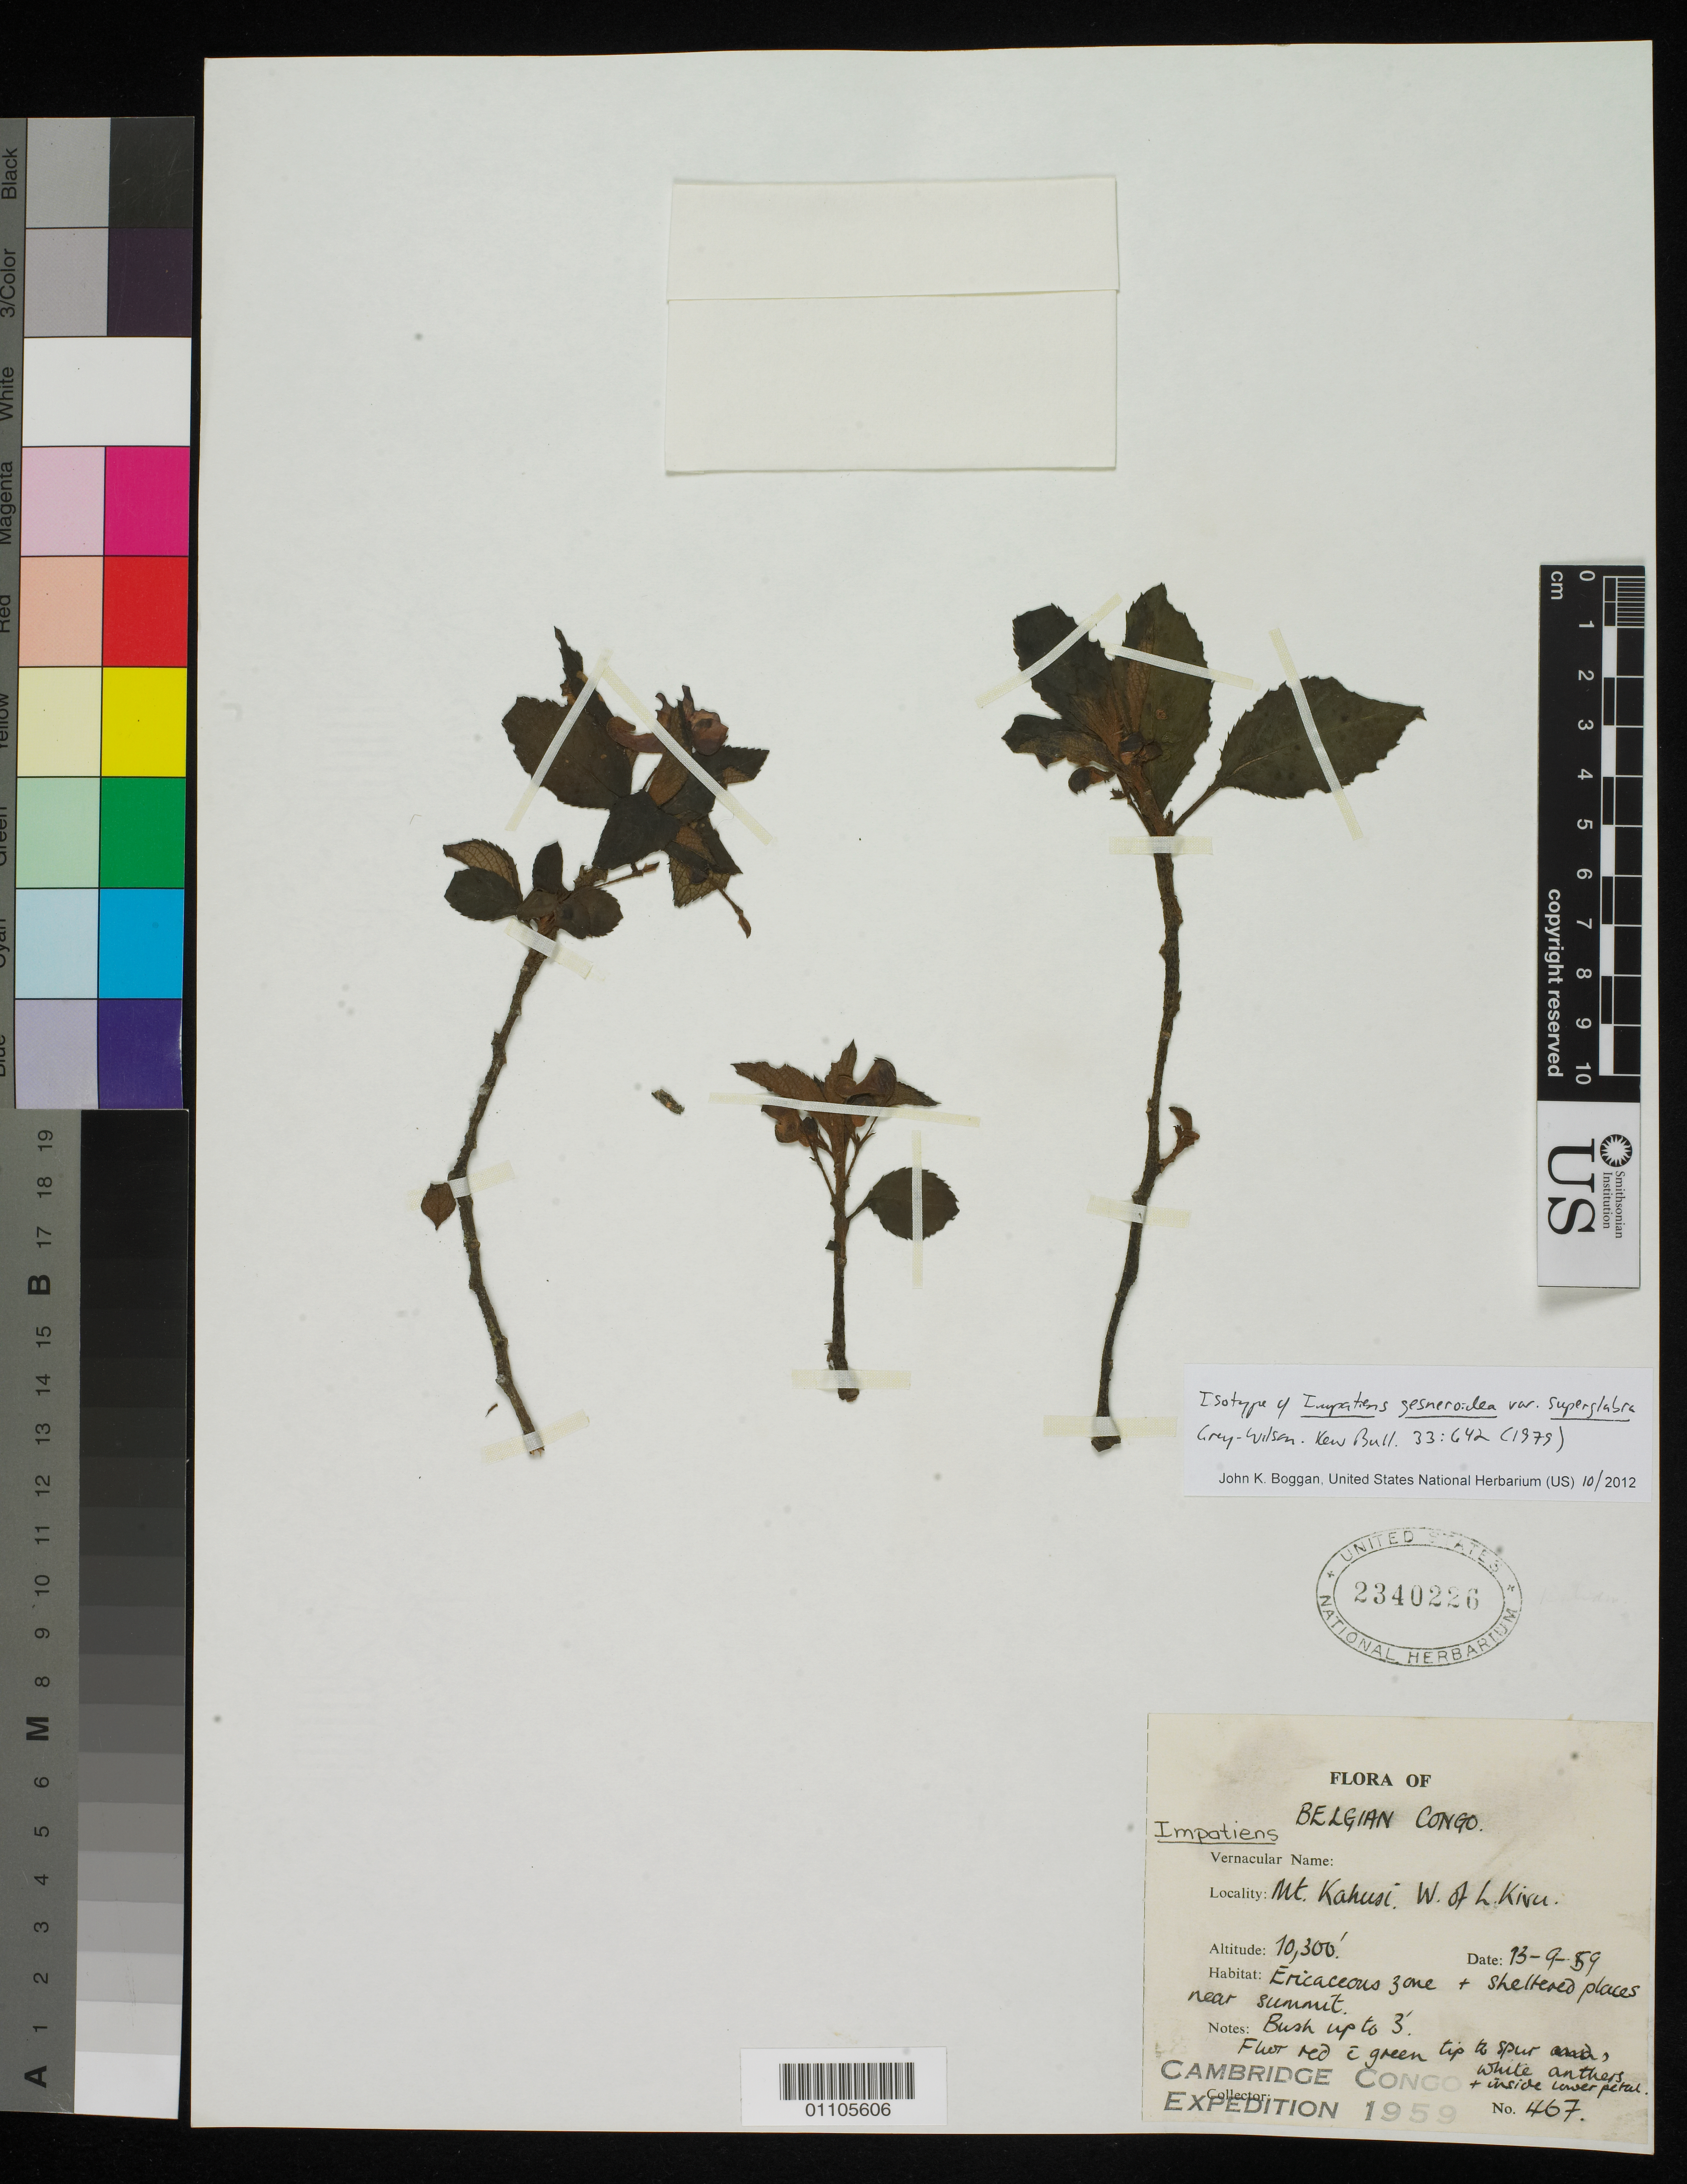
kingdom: Plantae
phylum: Tracheophyta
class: Magnoliopsida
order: Ericales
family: Balsaminaceae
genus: Impatiens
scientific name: Impatiens gesneroidea var. superglabra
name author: Grey-Wilson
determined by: Boggan, J. K., (US), NMNH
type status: Isotype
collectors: ex Cambridge Congo exped.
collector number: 467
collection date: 1959-09-13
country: Congo, Democratic Republic of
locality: Belgian Congo, Mt. Kahusi, W of L. Kivu.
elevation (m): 3139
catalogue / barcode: US 2340226